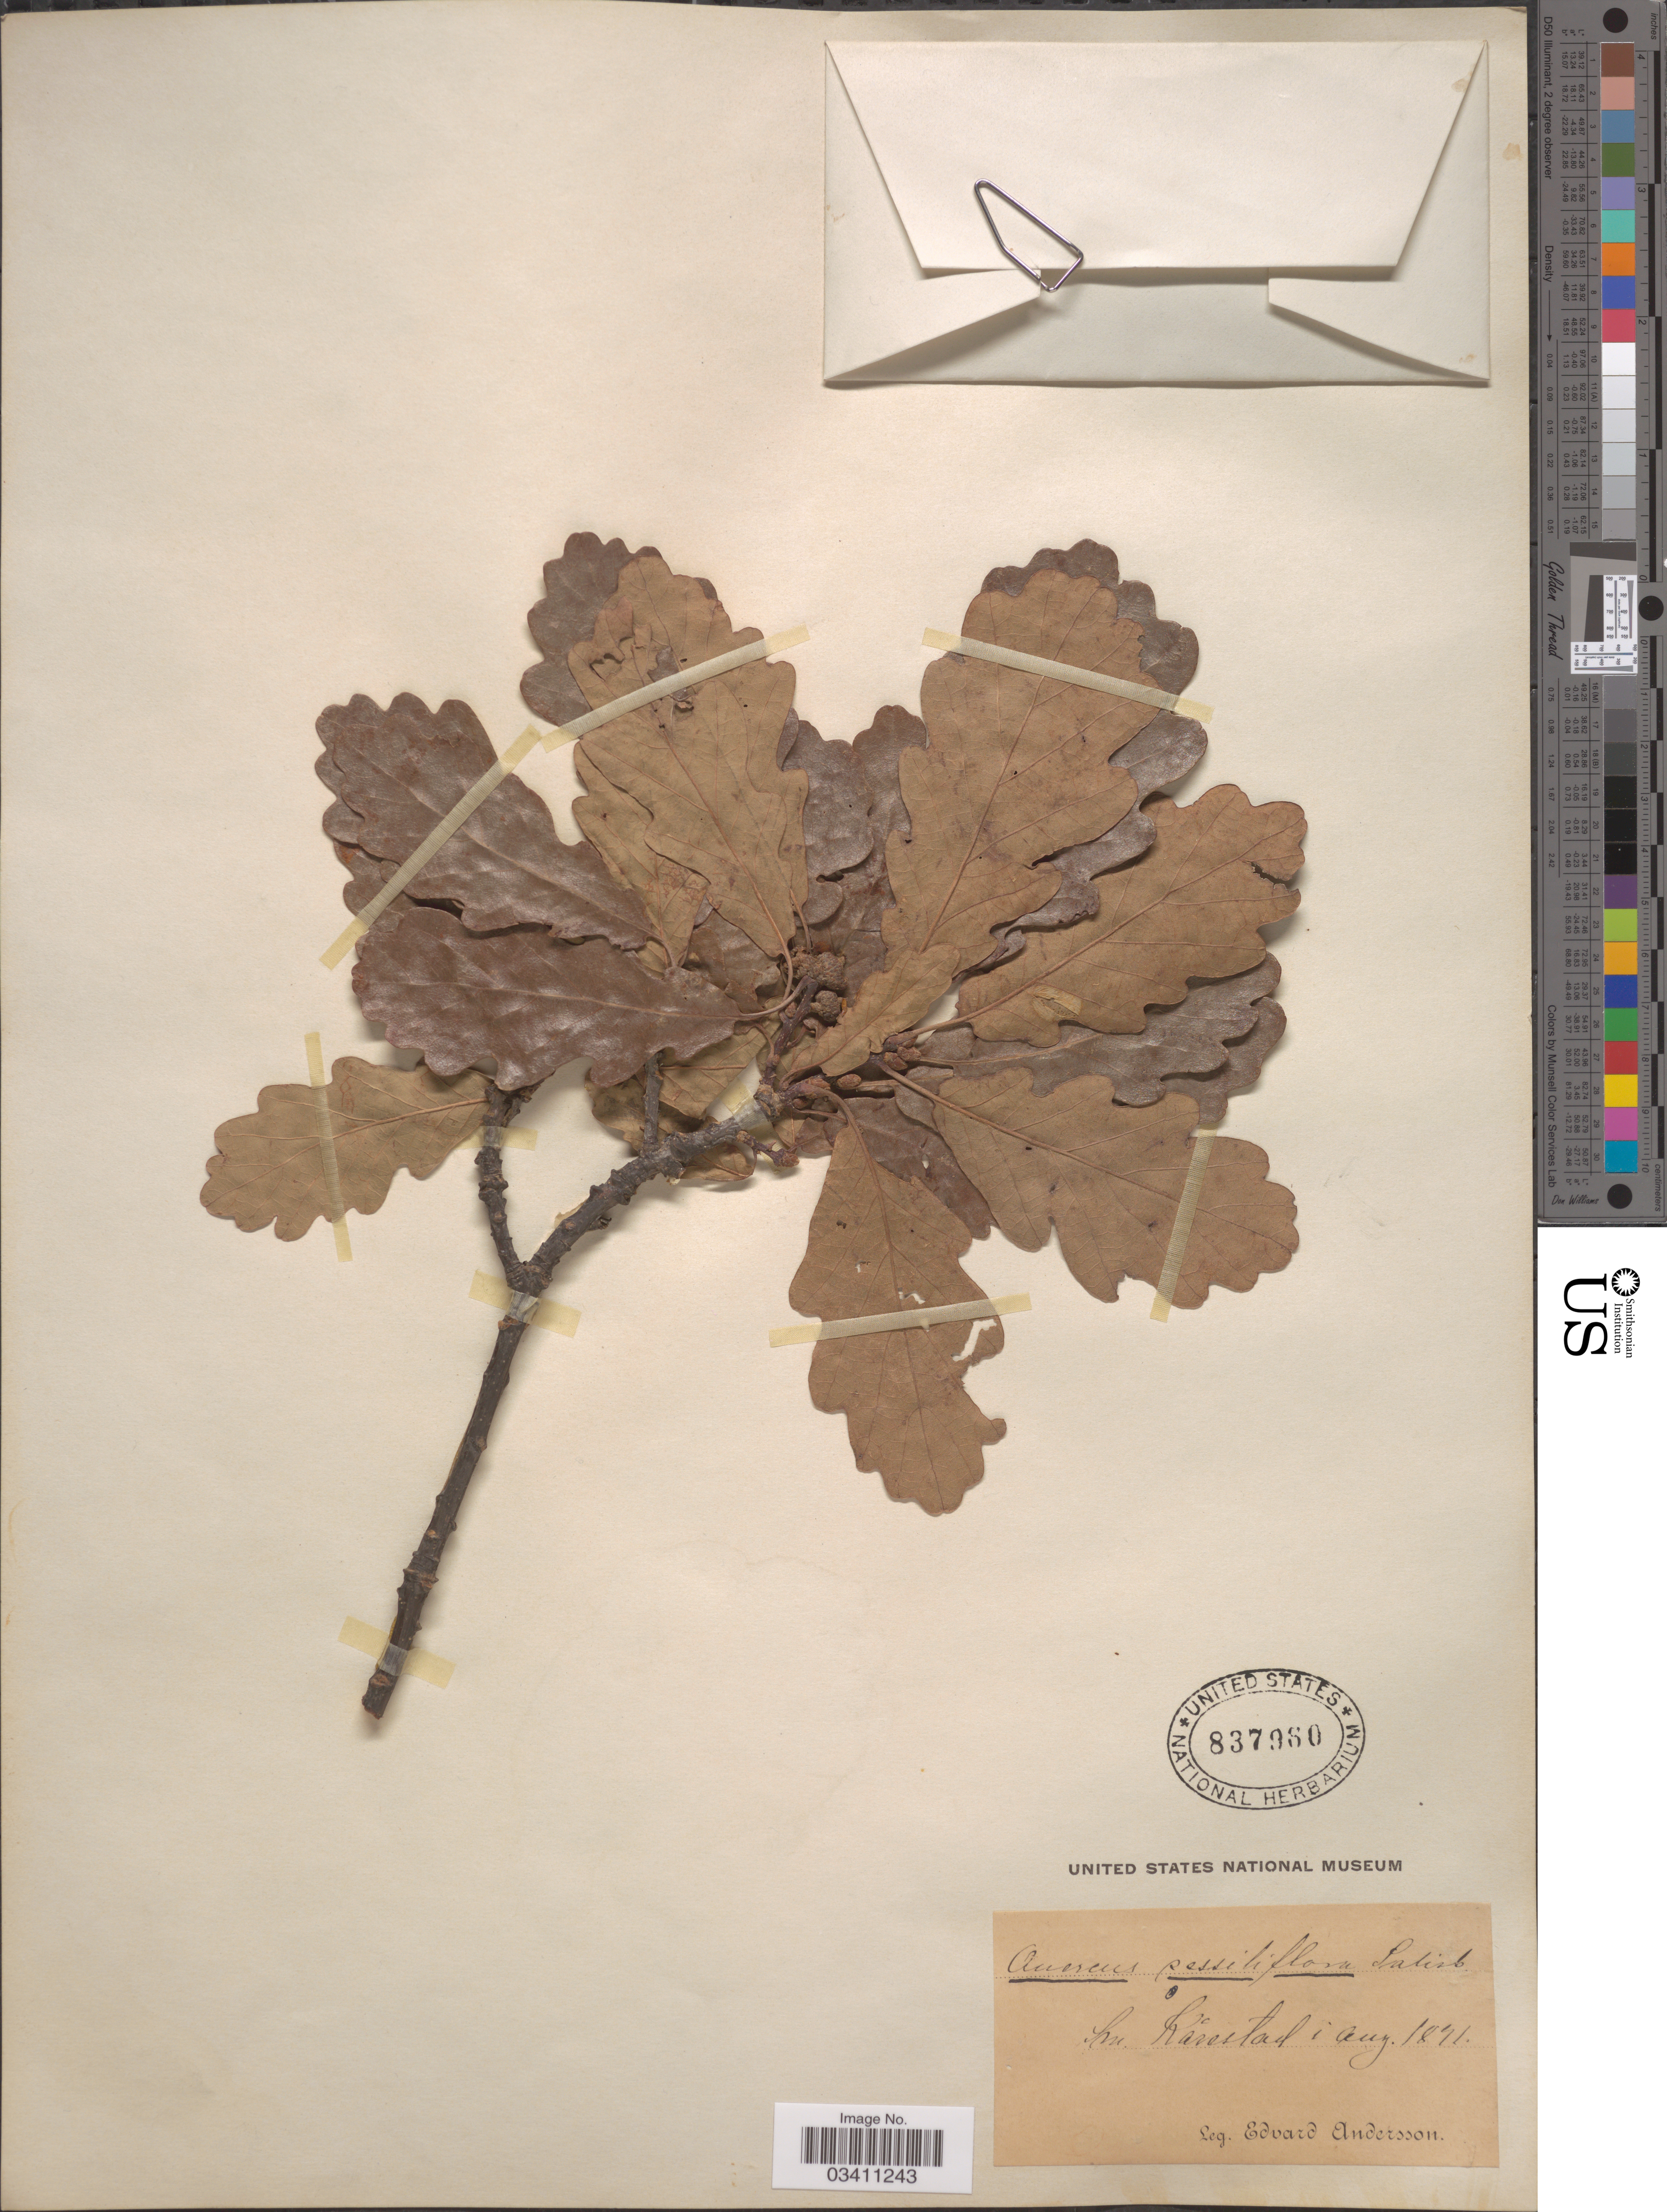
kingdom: Plantae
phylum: Tracheophyta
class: Magnoliopsida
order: Fagales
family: Fagaceae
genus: Quercus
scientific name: Quercus sessiliflora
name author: Salisb.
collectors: E. Andersson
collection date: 1841-08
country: Sweden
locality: Sw. Kårestad.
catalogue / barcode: US 837960